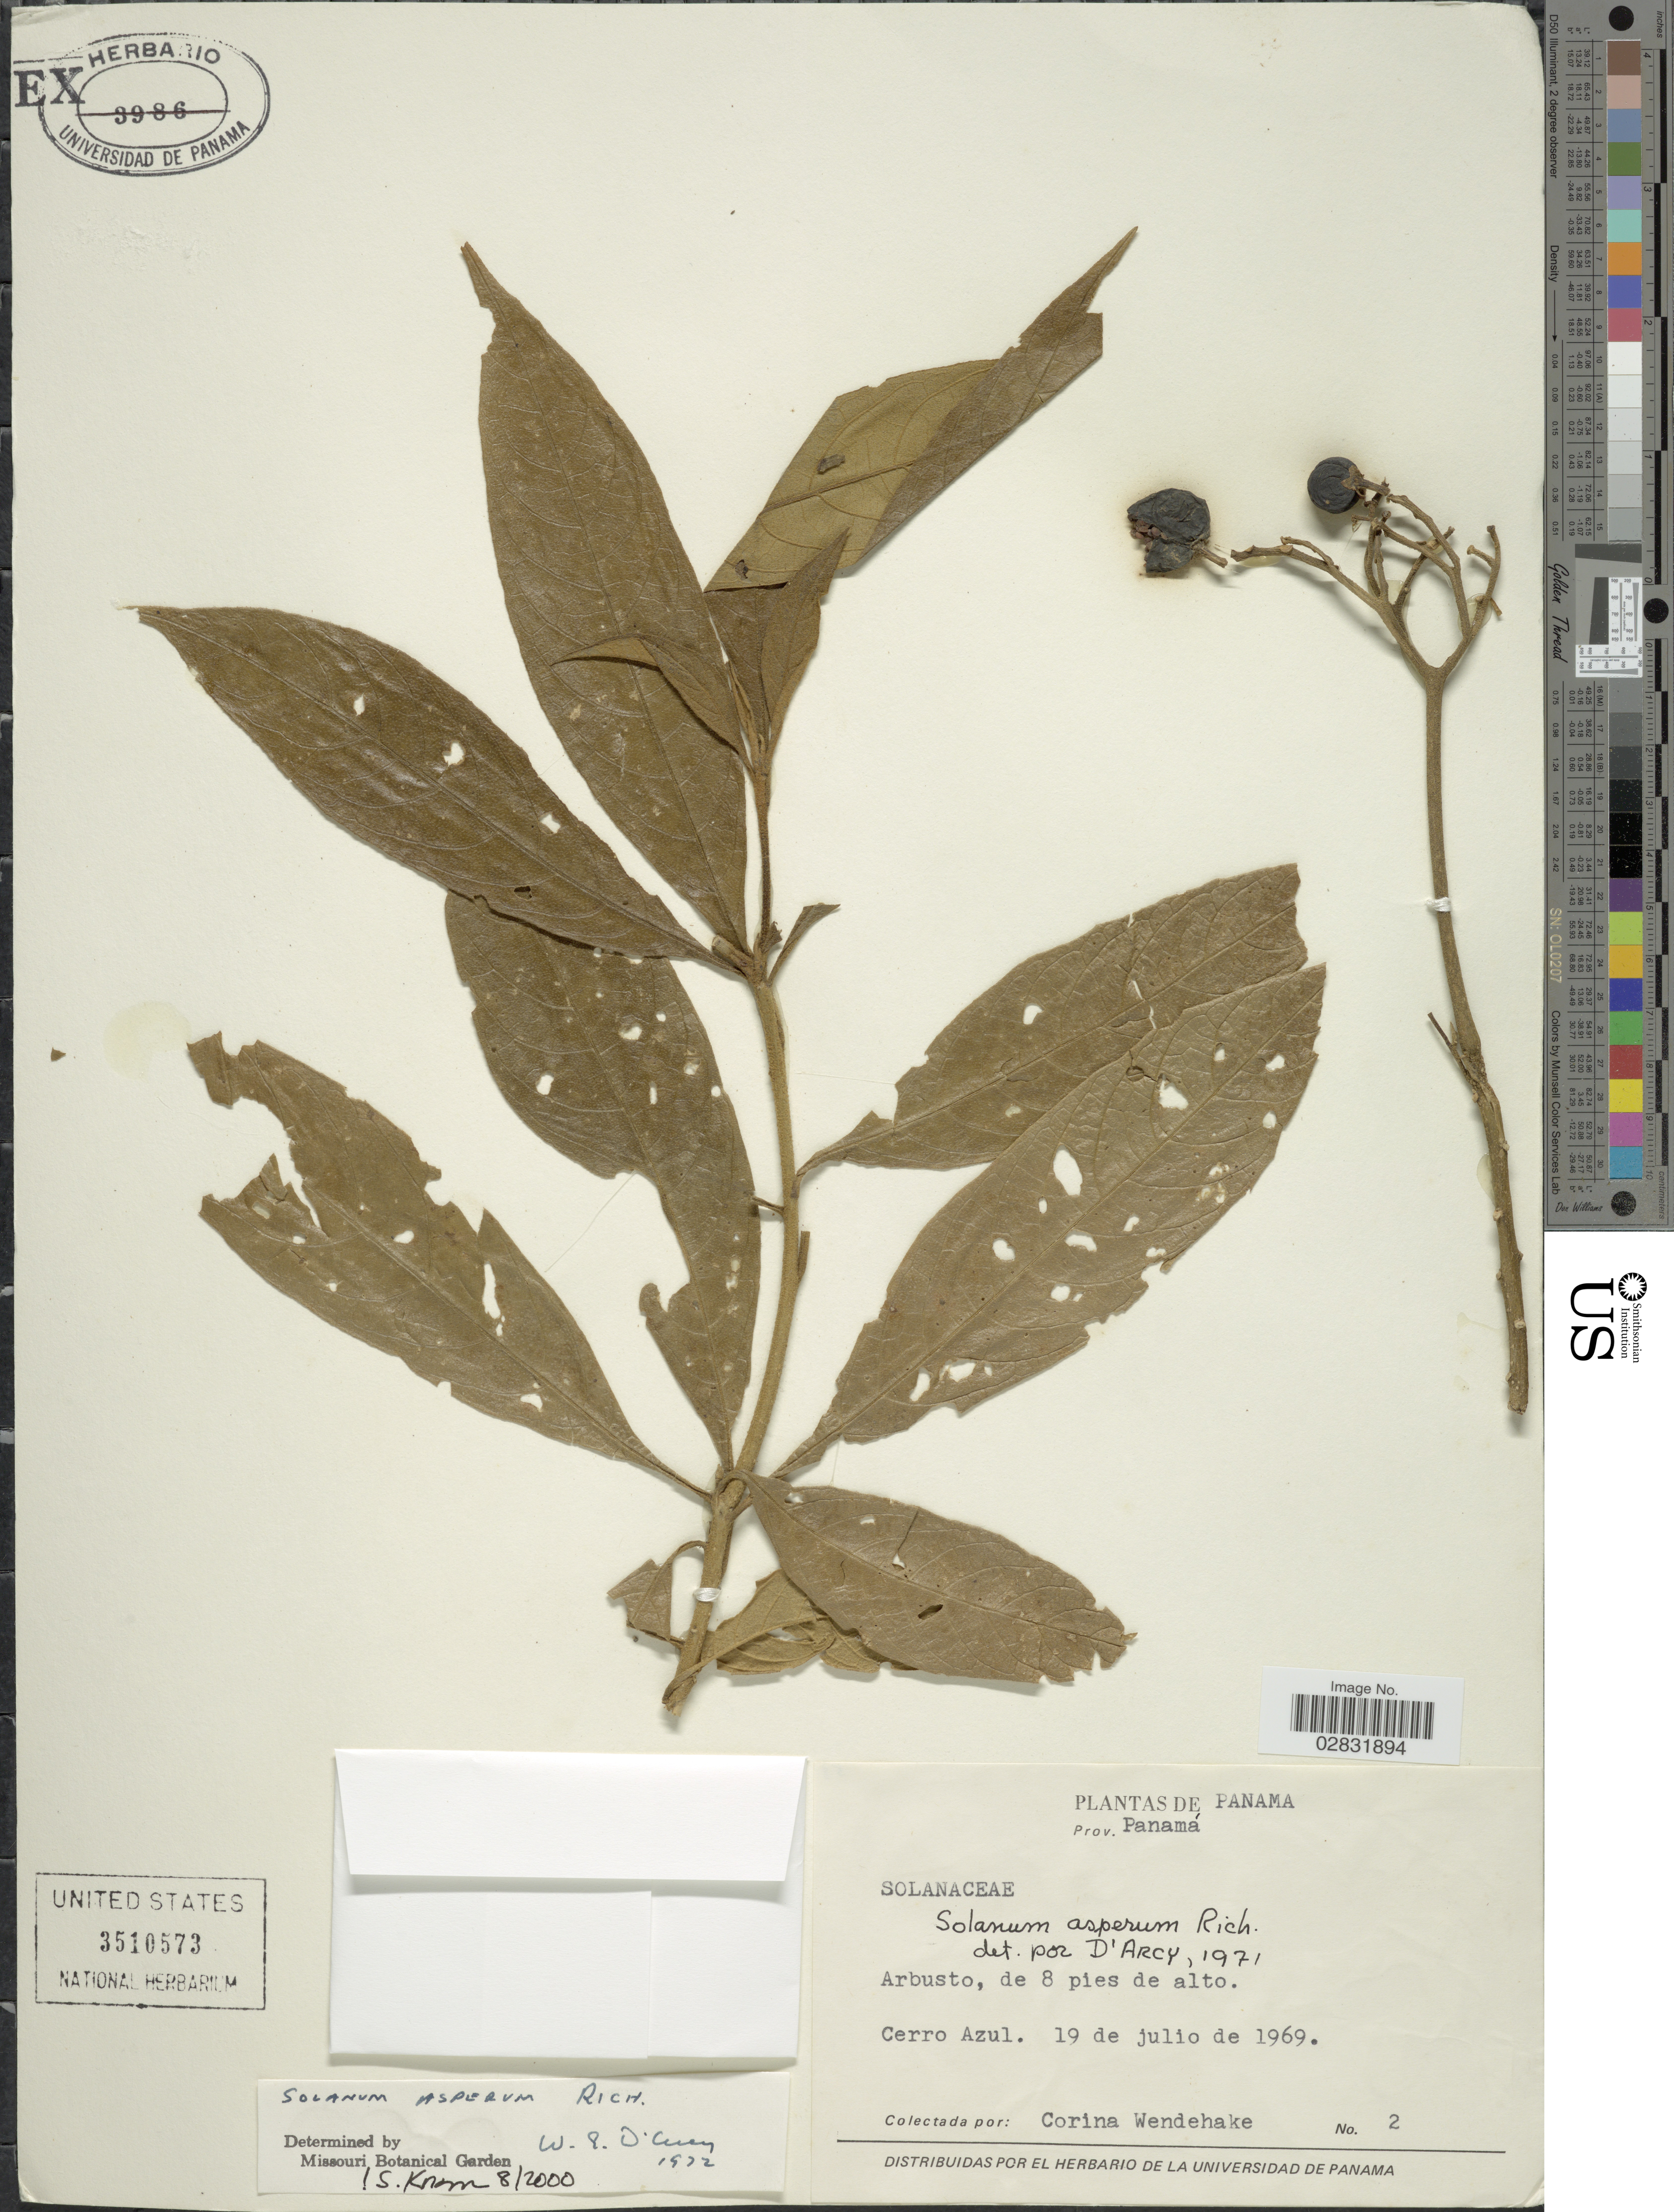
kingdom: Plantae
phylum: Tracheophyta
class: Magnoliopsida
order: Solanales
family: Solanaceae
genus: Solanum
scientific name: Solanum asperum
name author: Rich.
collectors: C. Wendehake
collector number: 2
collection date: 1969-07-19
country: Panama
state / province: Panamá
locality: Prov. Panamá. Cerro Azul.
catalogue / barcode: US 3510573